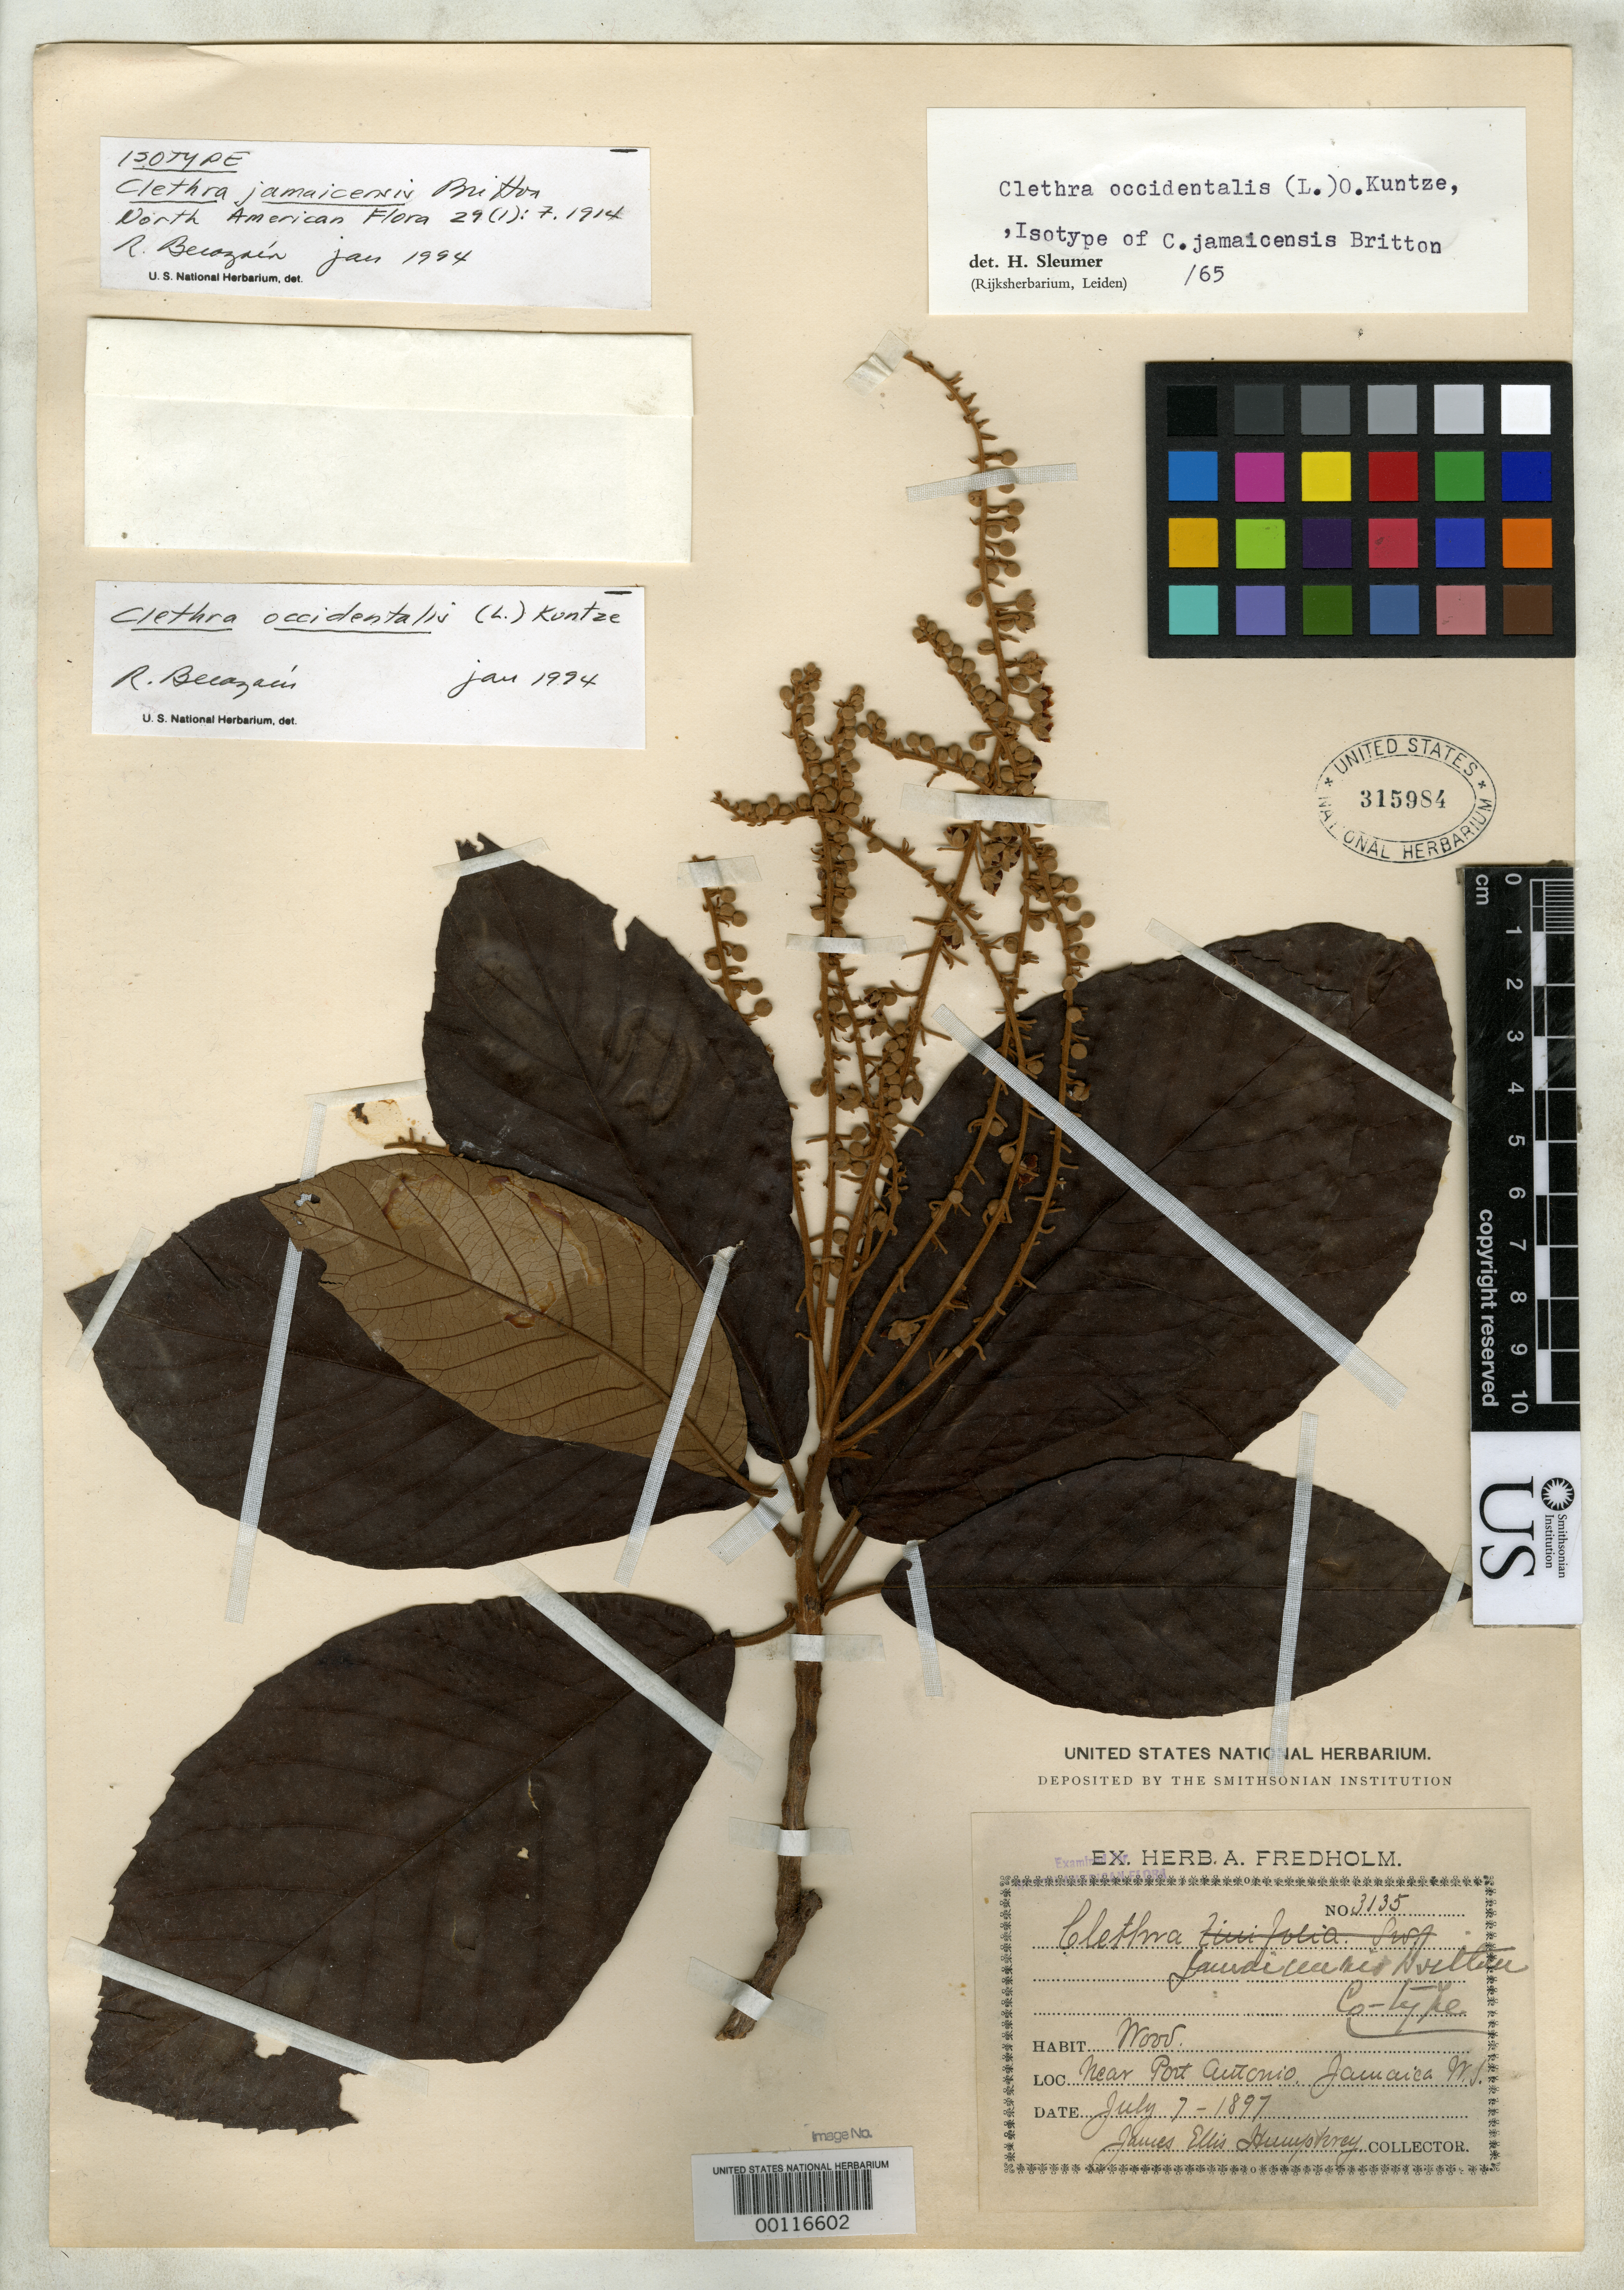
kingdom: Plantae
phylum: Tracheophyta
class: Magnoliopsida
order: Ericales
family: Clethraceae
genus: Clethra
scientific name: Clethra jamaicensis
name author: Britton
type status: Isotype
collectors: J. Humphrey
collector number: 3135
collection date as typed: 07 Jul 1897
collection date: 1897-07-07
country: Jamaica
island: Greater Antilles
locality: Near Port Antonio.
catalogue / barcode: US 315984